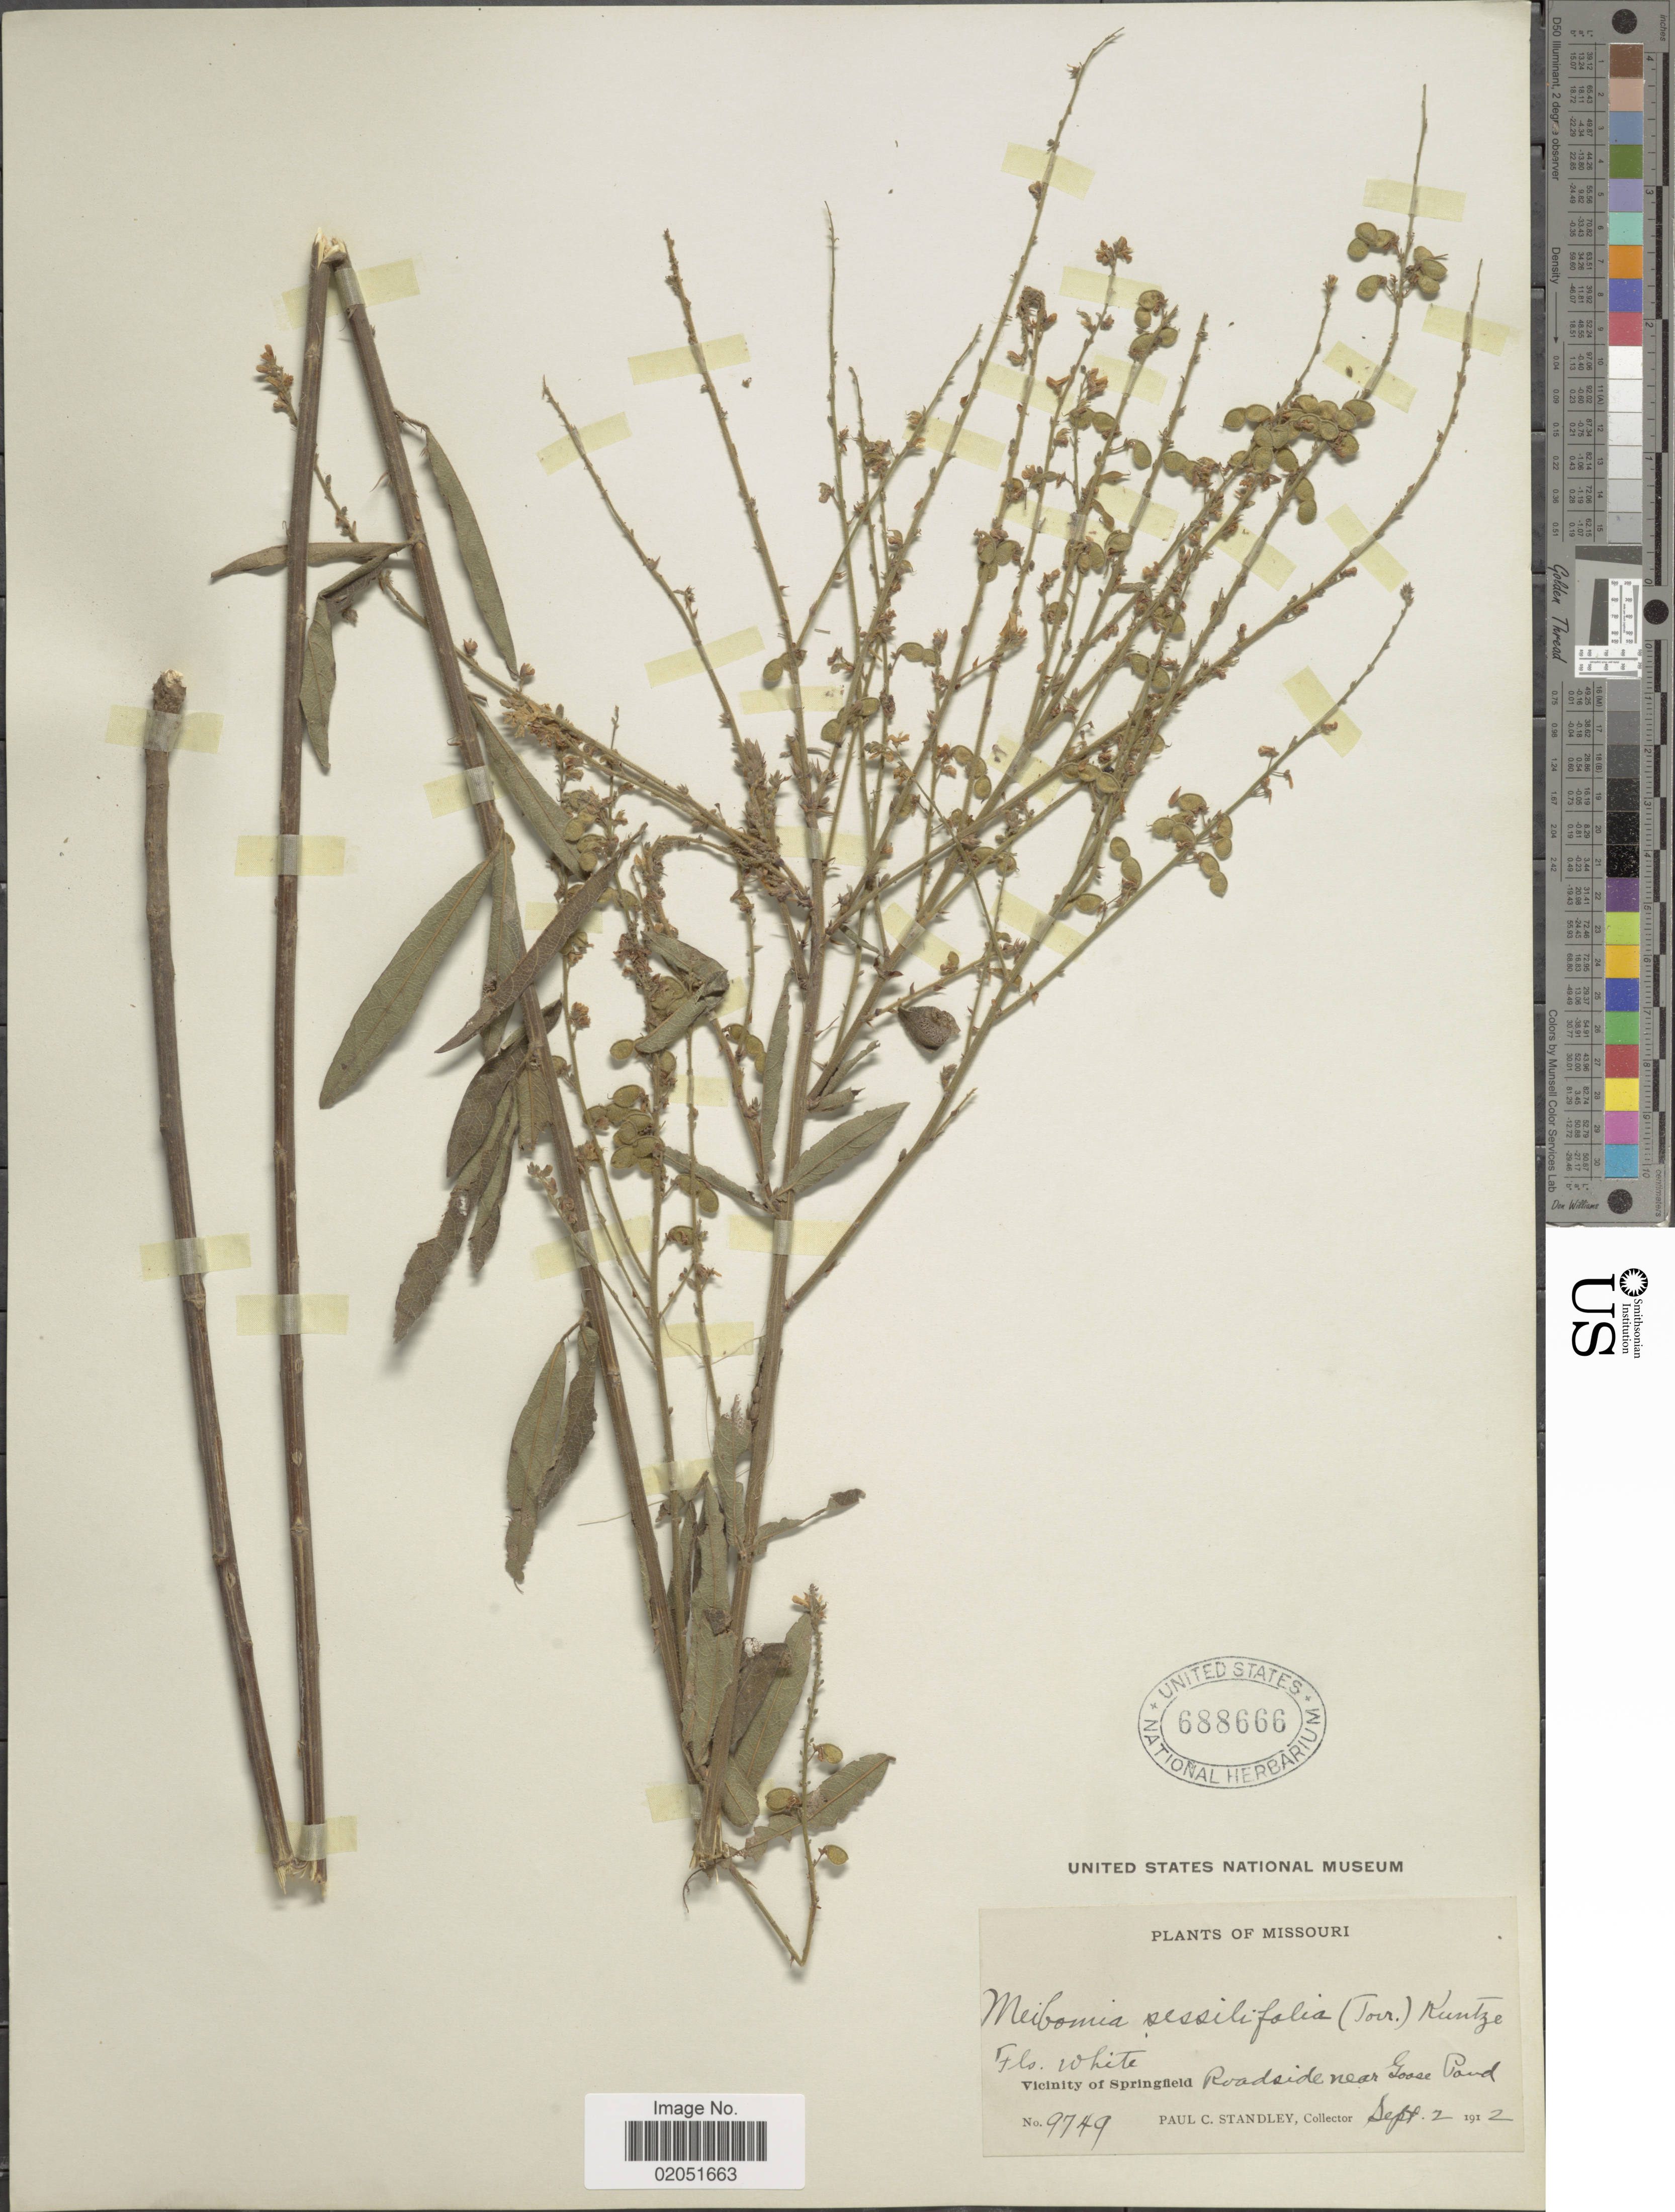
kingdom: Plantae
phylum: Tracheophyta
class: Magnoliopsida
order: Fabales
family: Fabaceae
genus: Desmodium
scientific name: Desmodium sessilifolium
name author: Torr. & A. Gray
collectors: P. C. Standley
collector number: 9749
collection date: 1912-09-02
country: United States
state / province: Missouri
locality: Vicinity of Springfield, Roadside near Goose Pond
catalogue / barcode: US 688666